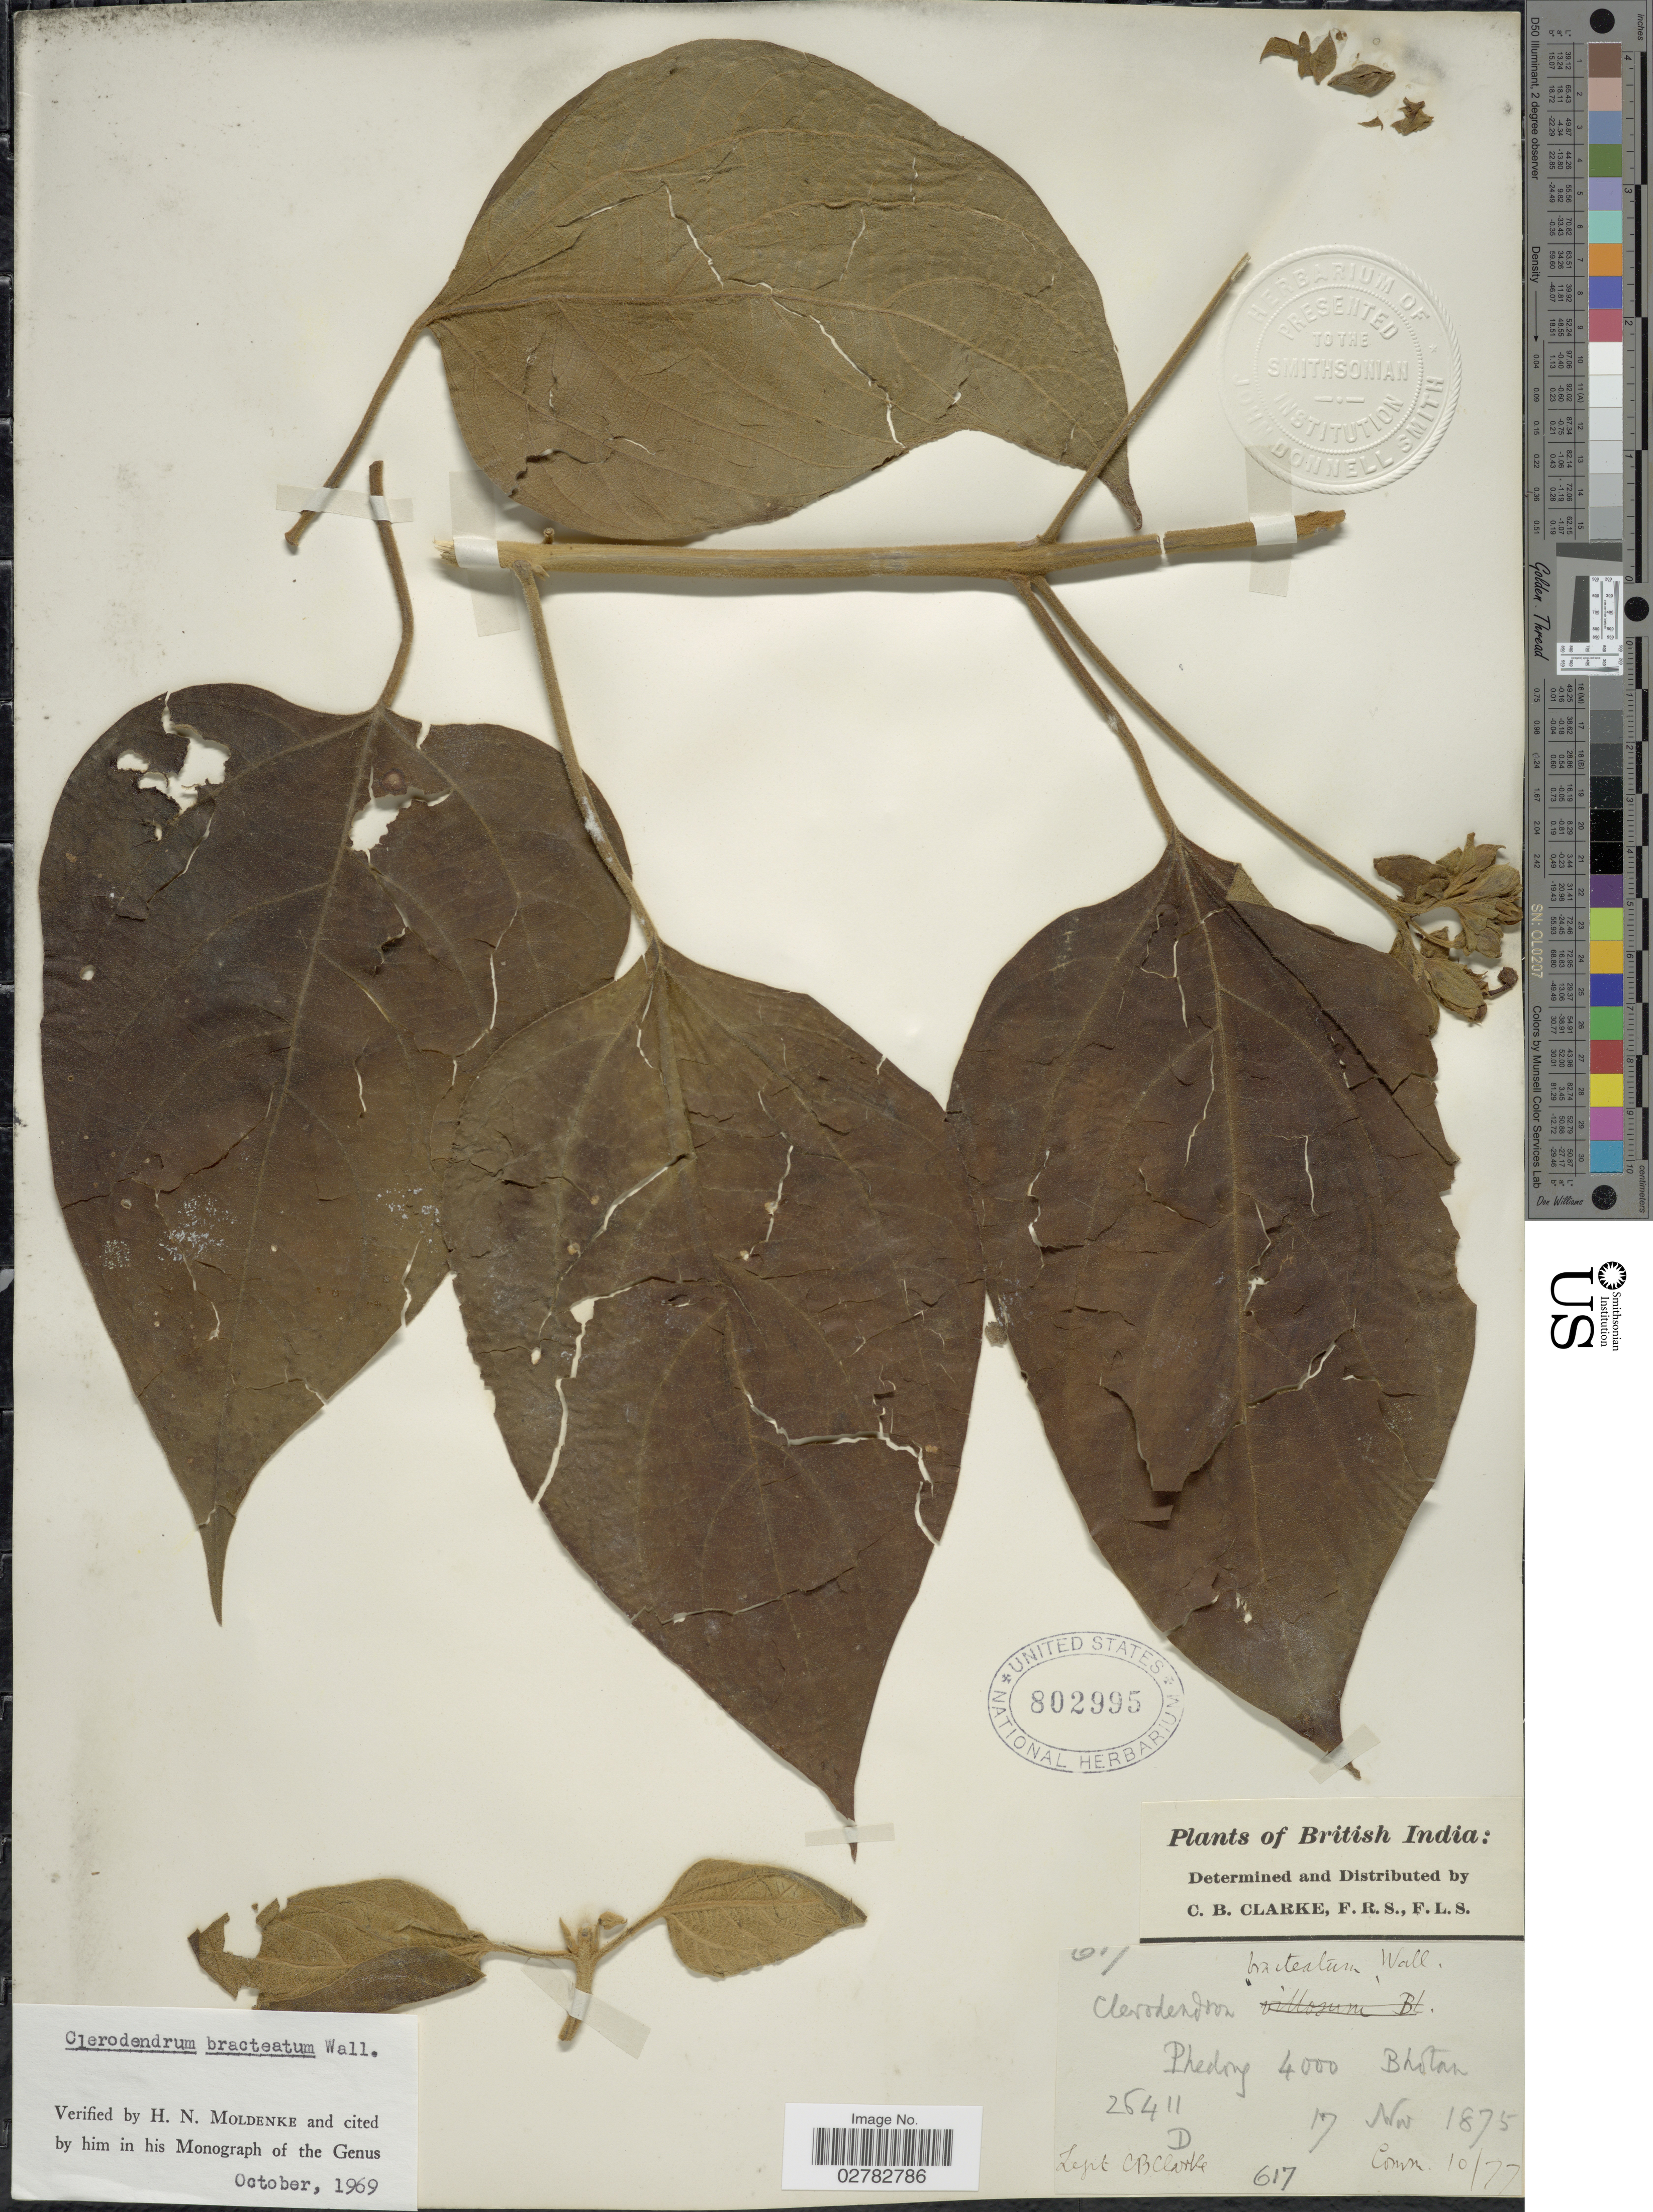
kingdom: Plantae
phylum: Tracheophyta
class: Magnoliopsida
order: Lamiales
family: Lamiaceae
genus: Clerodendrum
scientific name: Clerodendrum bracteatum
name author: Wall. ex Walp.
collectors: C. B. Clarke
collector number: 26411D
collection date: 1875-11-17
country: Bhutan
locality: "British India", Phedong. Bhutan.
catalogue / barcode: US 802995